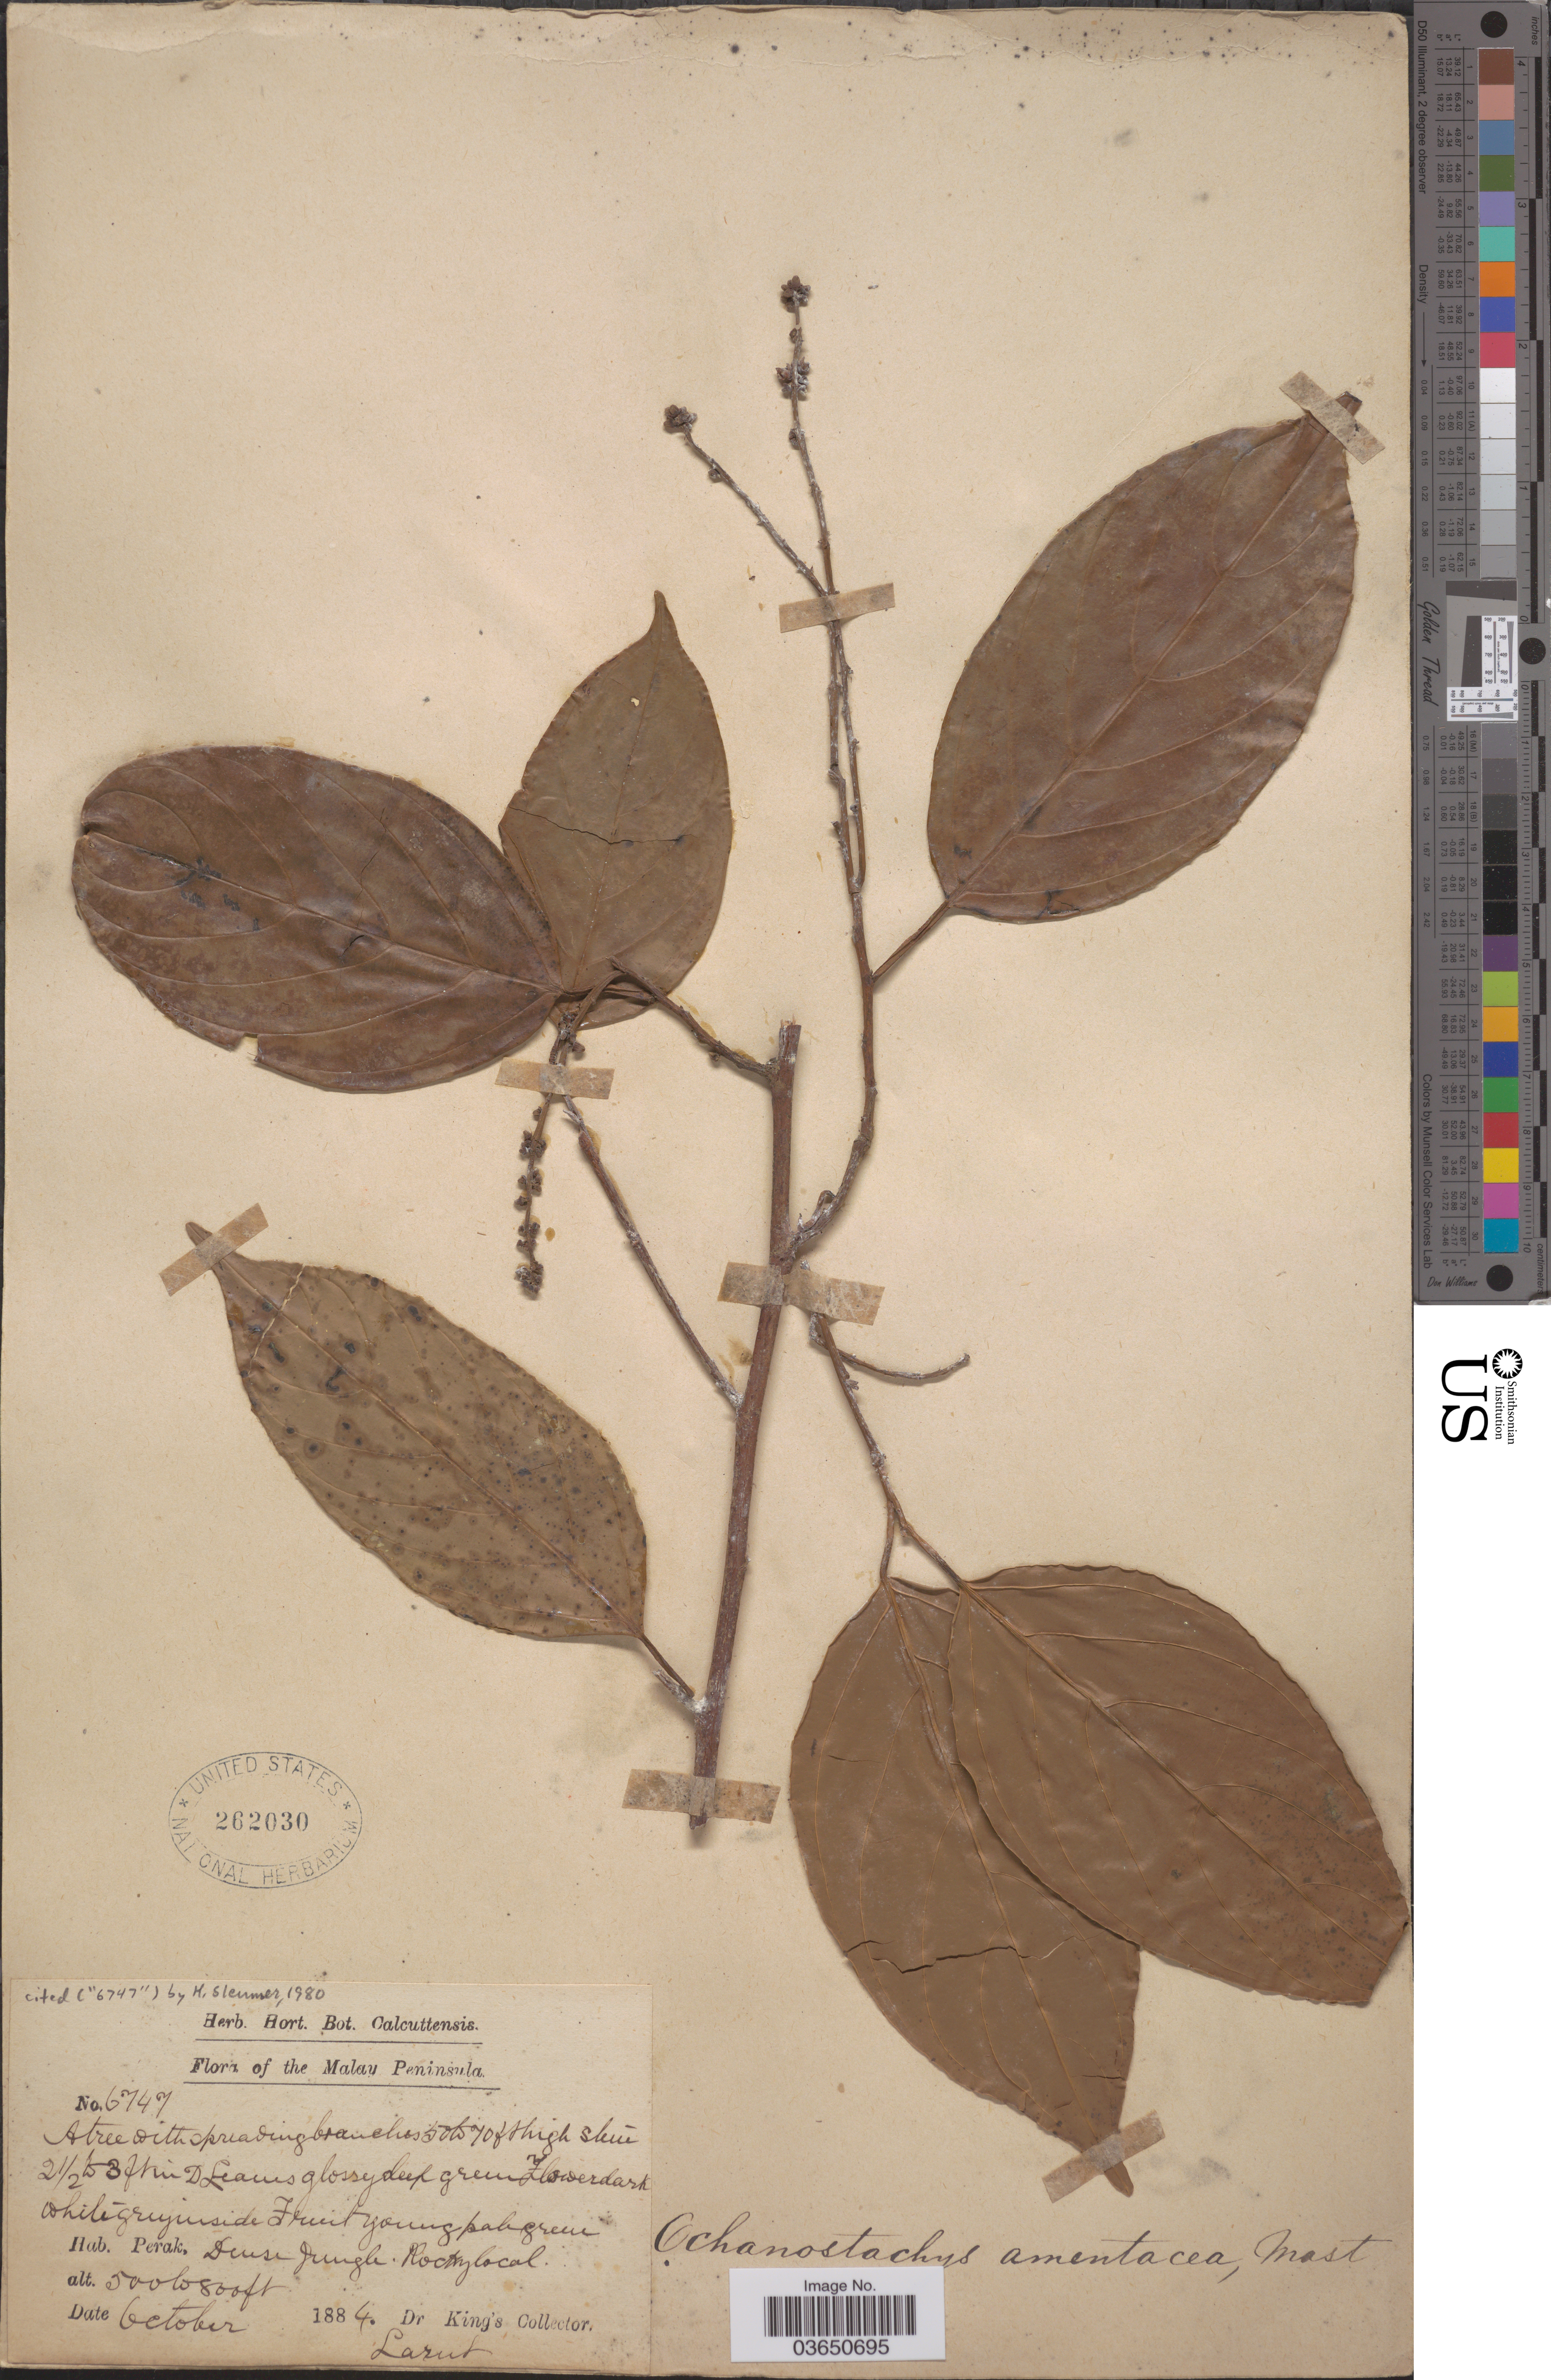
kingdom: Plantae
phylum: Tracheophyta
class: Magnoliopsida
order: Santalales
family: Coulaceae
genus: Ochanostachys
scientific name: Ochanostachys amentacea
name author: Mast.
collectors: Dr. King's collector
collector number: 6747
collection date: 1884-10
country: Malaysia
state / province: Perak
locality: The Malay Peninsula.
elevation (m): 152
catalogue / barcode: US 262030